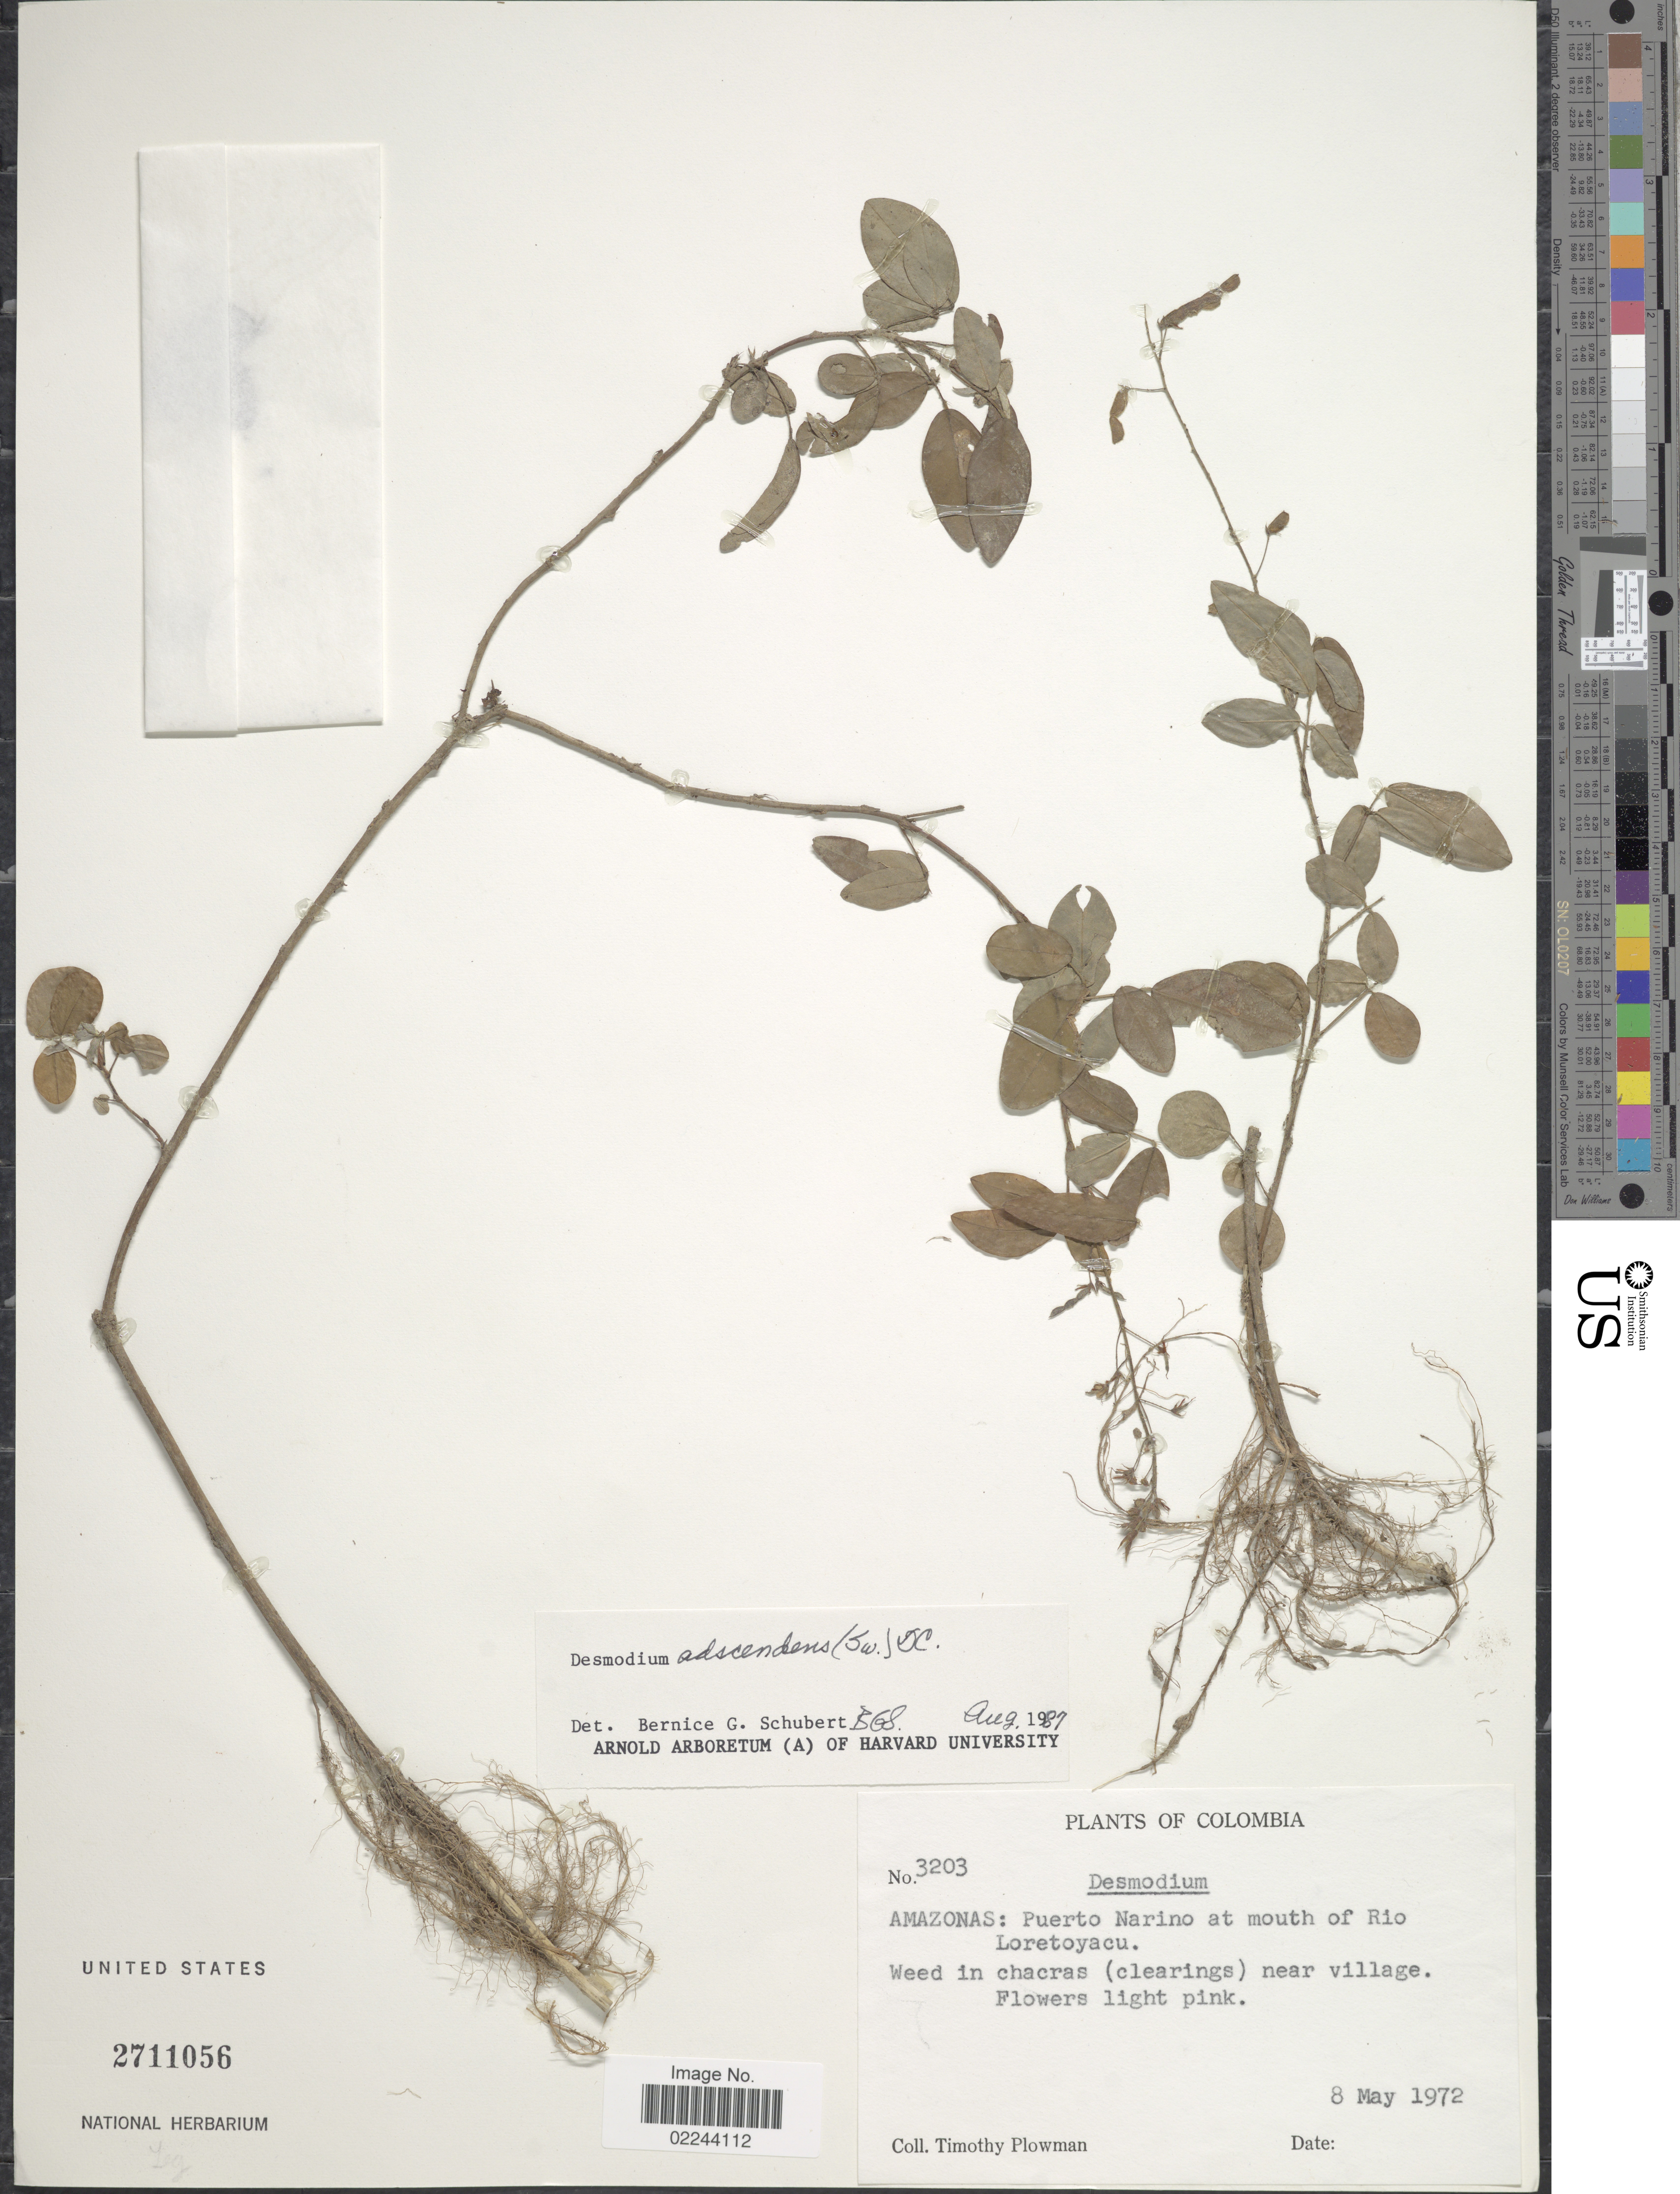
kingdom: Plantae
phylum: Tracheophyta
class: Magnoliopsida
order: Fabales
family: Fabaceae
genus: Grona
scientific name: Grona adscendens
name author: (Sw.) H. Ohashi & K. Ohashi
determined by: Strong, Mark T., (BOT), Smithsonian Institution - National Museum of Natural History (UNITED STATES)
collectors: T. Plowman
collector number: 3203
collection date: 1972-05-08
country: Colombia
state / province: Amazônas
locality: Puerto Narino at mouth of Rio Loretoyacu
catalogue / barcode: US 2711056